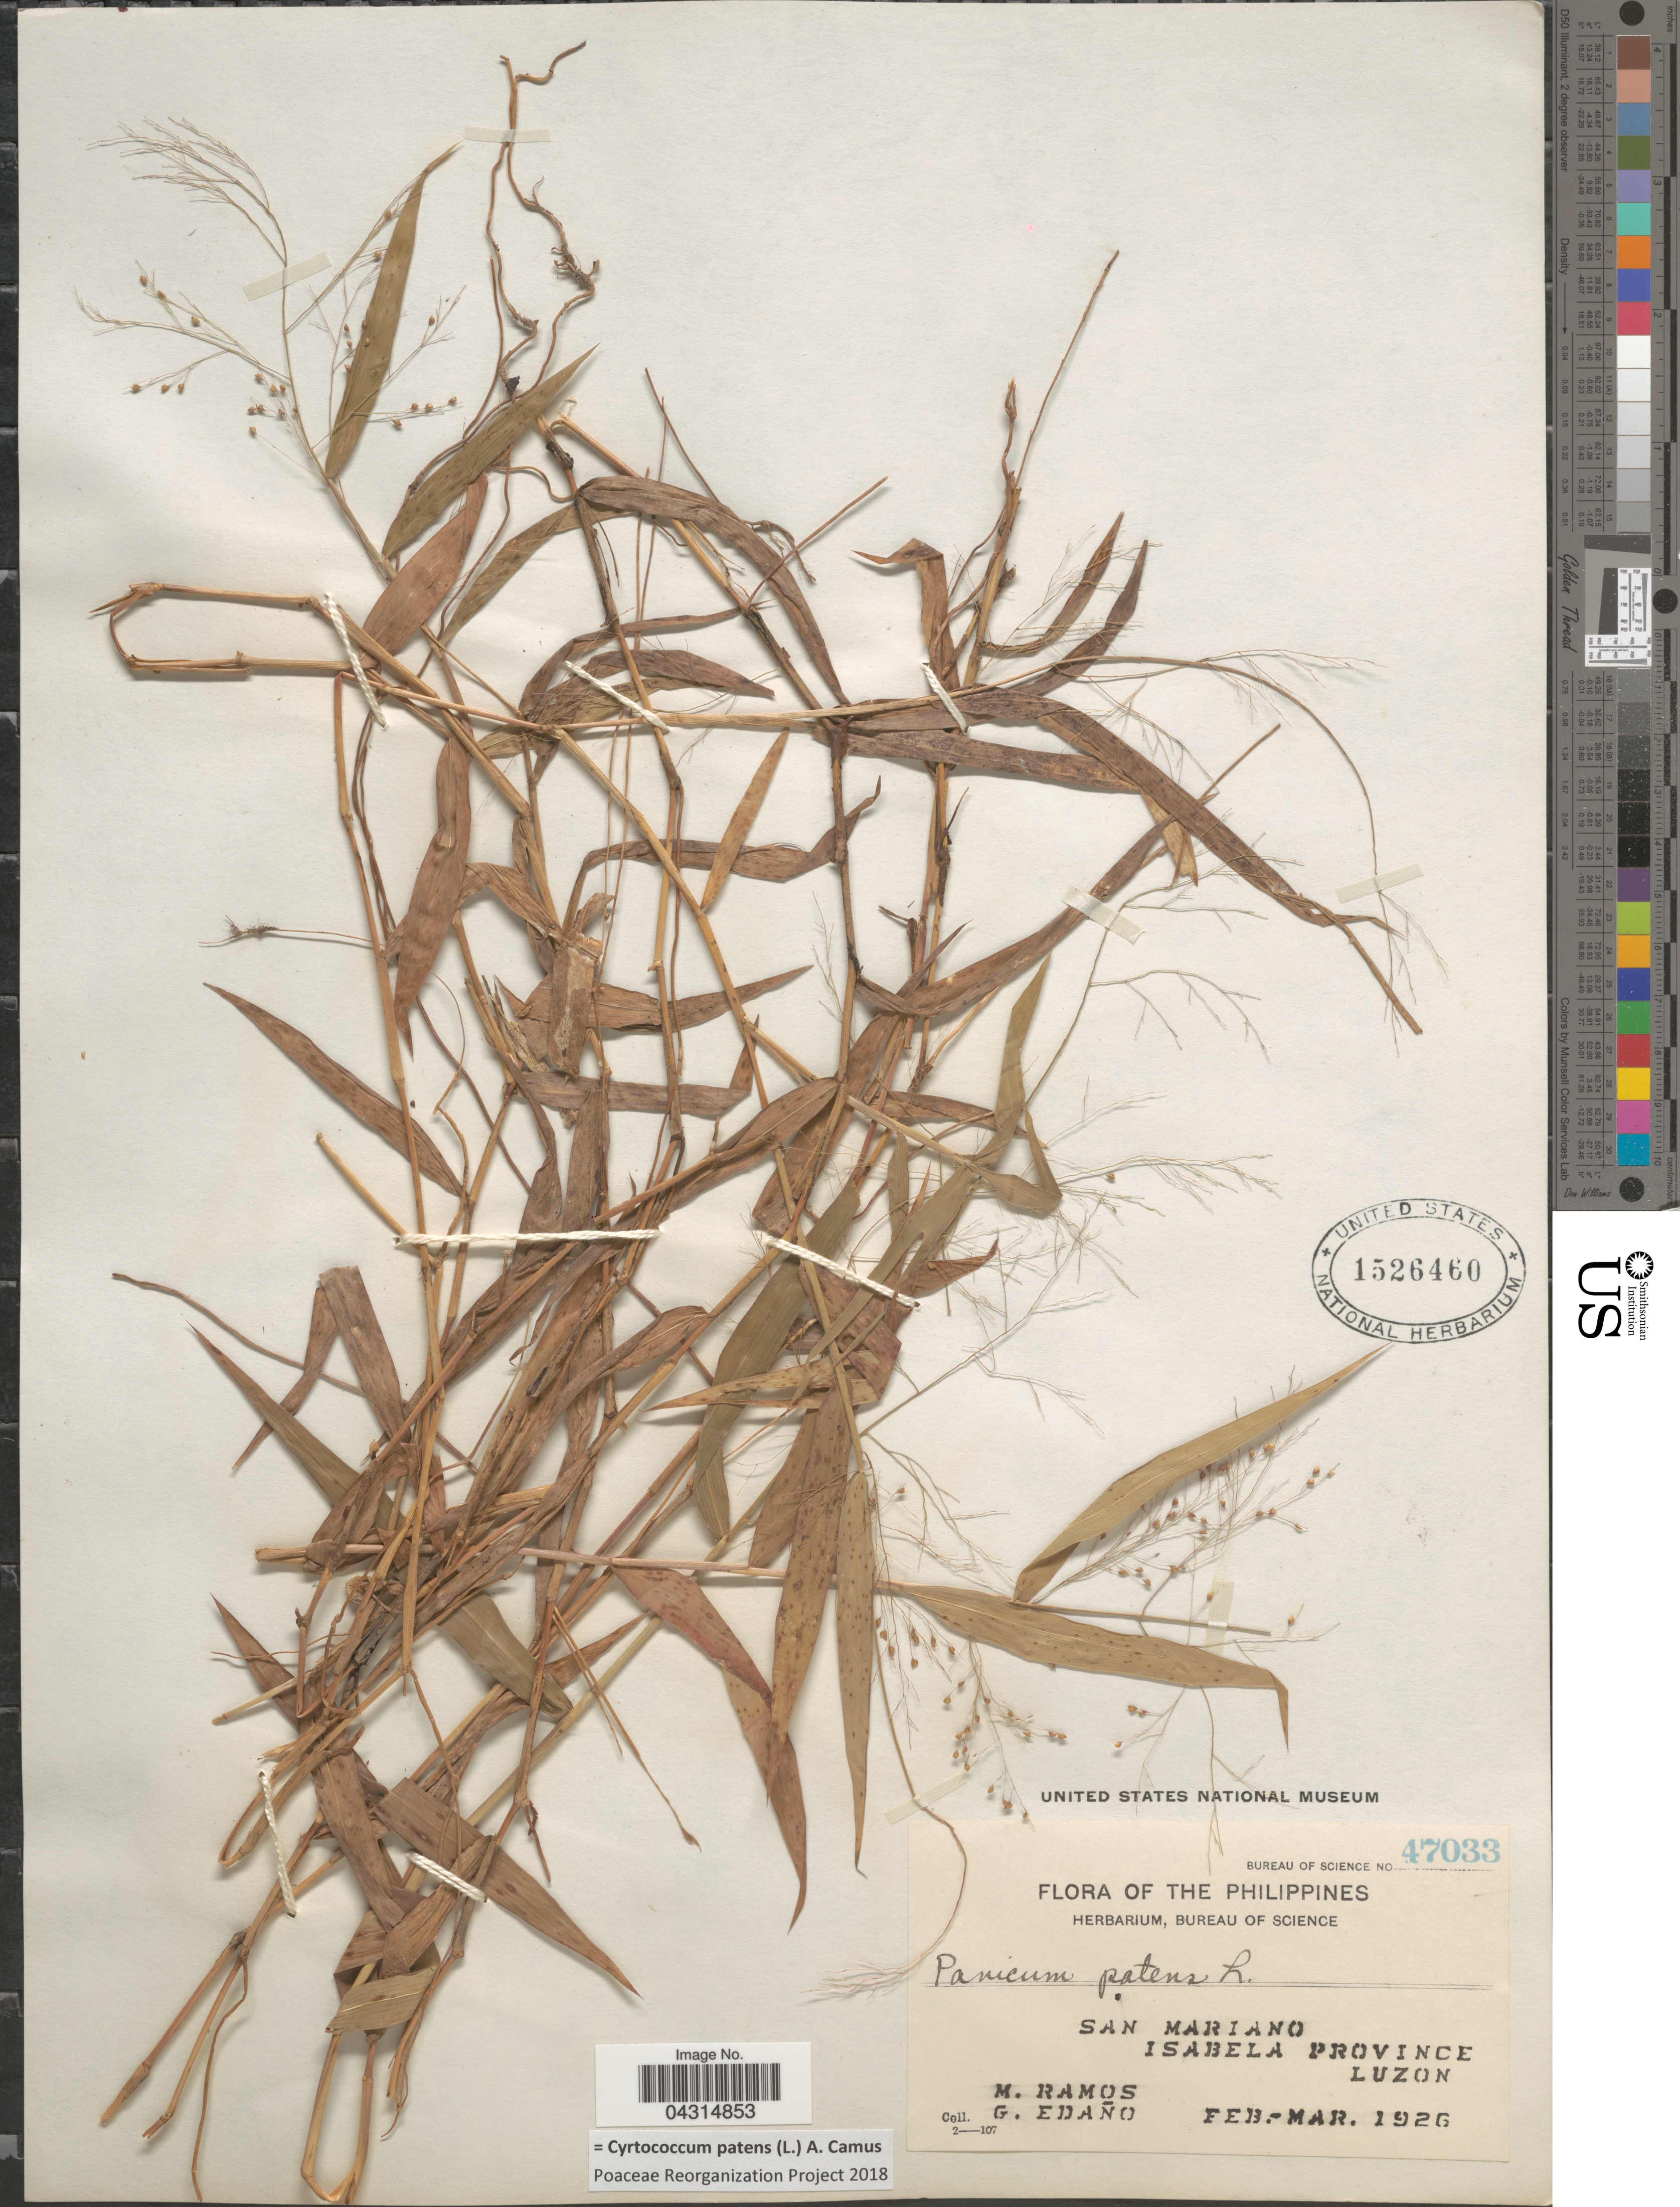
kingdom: Plantae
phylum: Tracheophyta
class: Liliopsida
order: Poales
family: Poaceae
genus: Cyrtococcum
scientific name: Cyrtococcum patens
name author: (L.) A. Camus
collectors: M. Ramos & G. Edaño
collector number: Bureau of Science 47033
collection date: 1926-02/1926-03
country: Philippines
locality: San Mariano. Isabela Province. Luzon.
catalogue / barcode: US 1526460